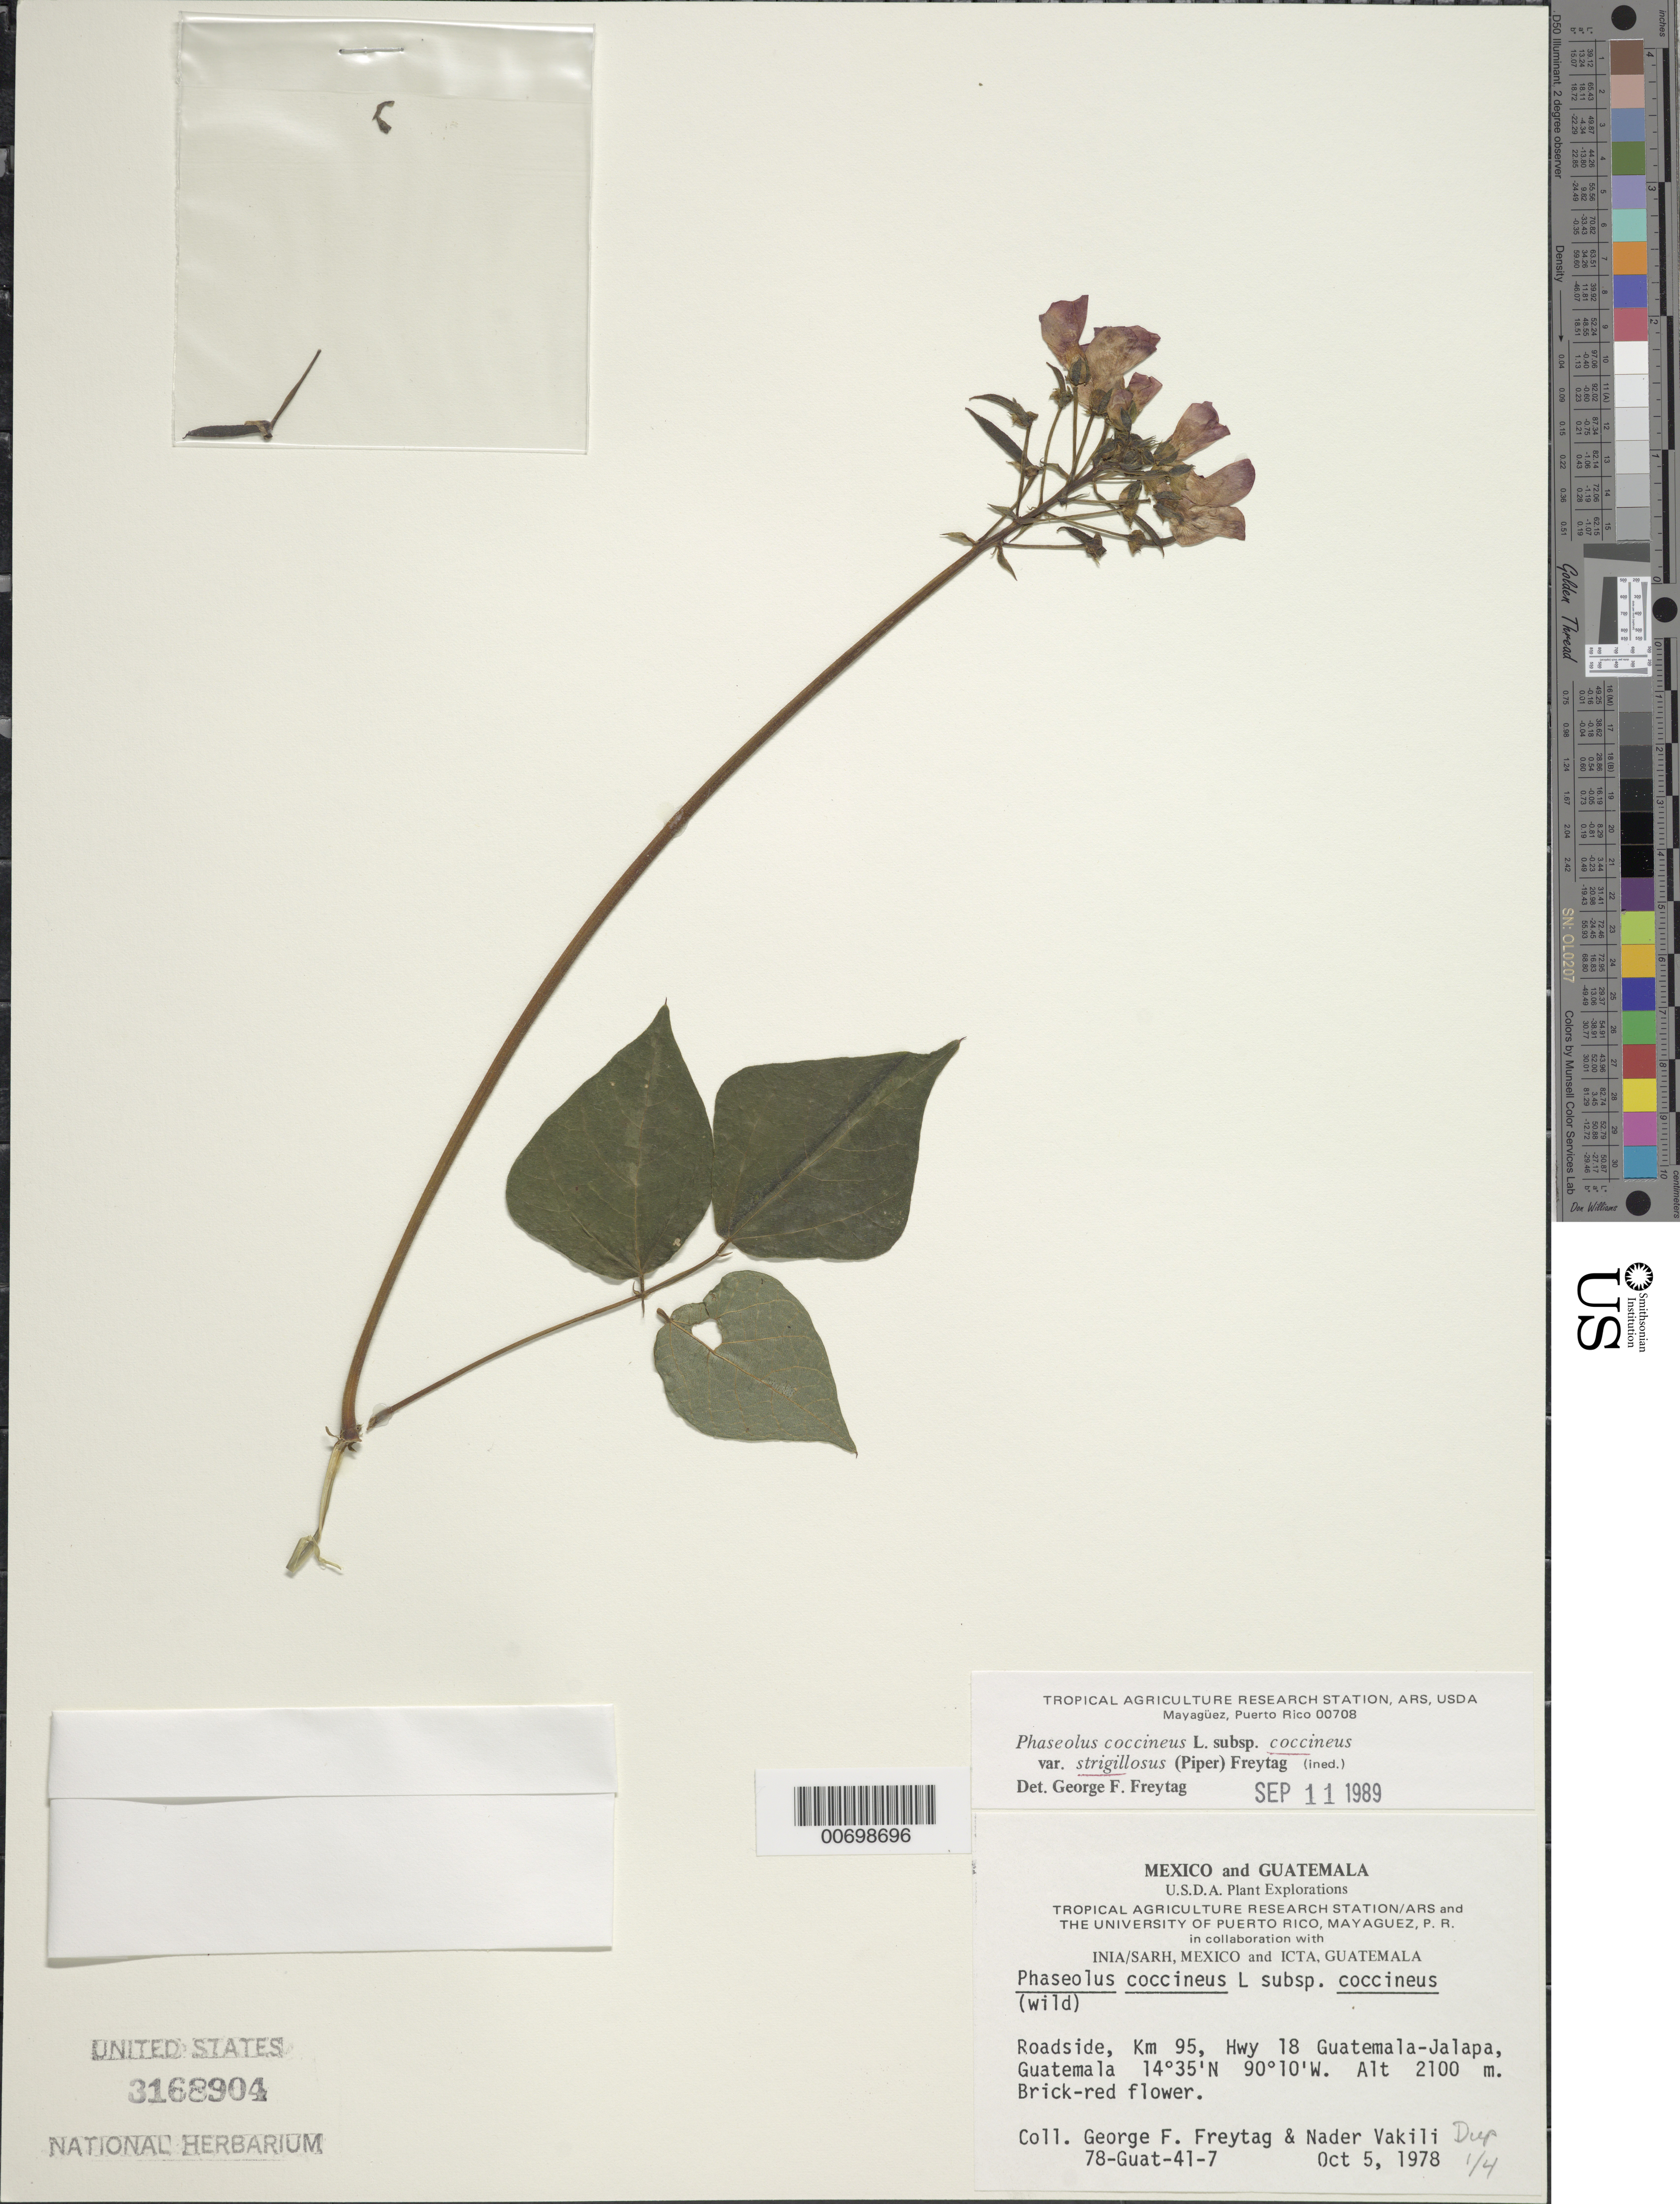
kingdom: Plantae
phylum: Tracheophyta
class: Magnoliopsida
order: Fabales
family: Fabaceae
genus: Phaseolus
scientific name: Phaseolus coccineus var. strigillosus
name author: (Piper) Freytag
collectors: G. F. Freytag & N. Vakili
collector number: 78-Guat-41-7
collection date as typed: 10 May 1978 or 05 Oct 1978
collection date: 1978-05-10 or 1978-10-05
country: Guatemala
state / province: Jalapa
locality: Km 95, Hwy 18 Guatemala-Jalapa.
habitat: Roadside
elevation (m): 2100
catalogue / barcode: US 3168904